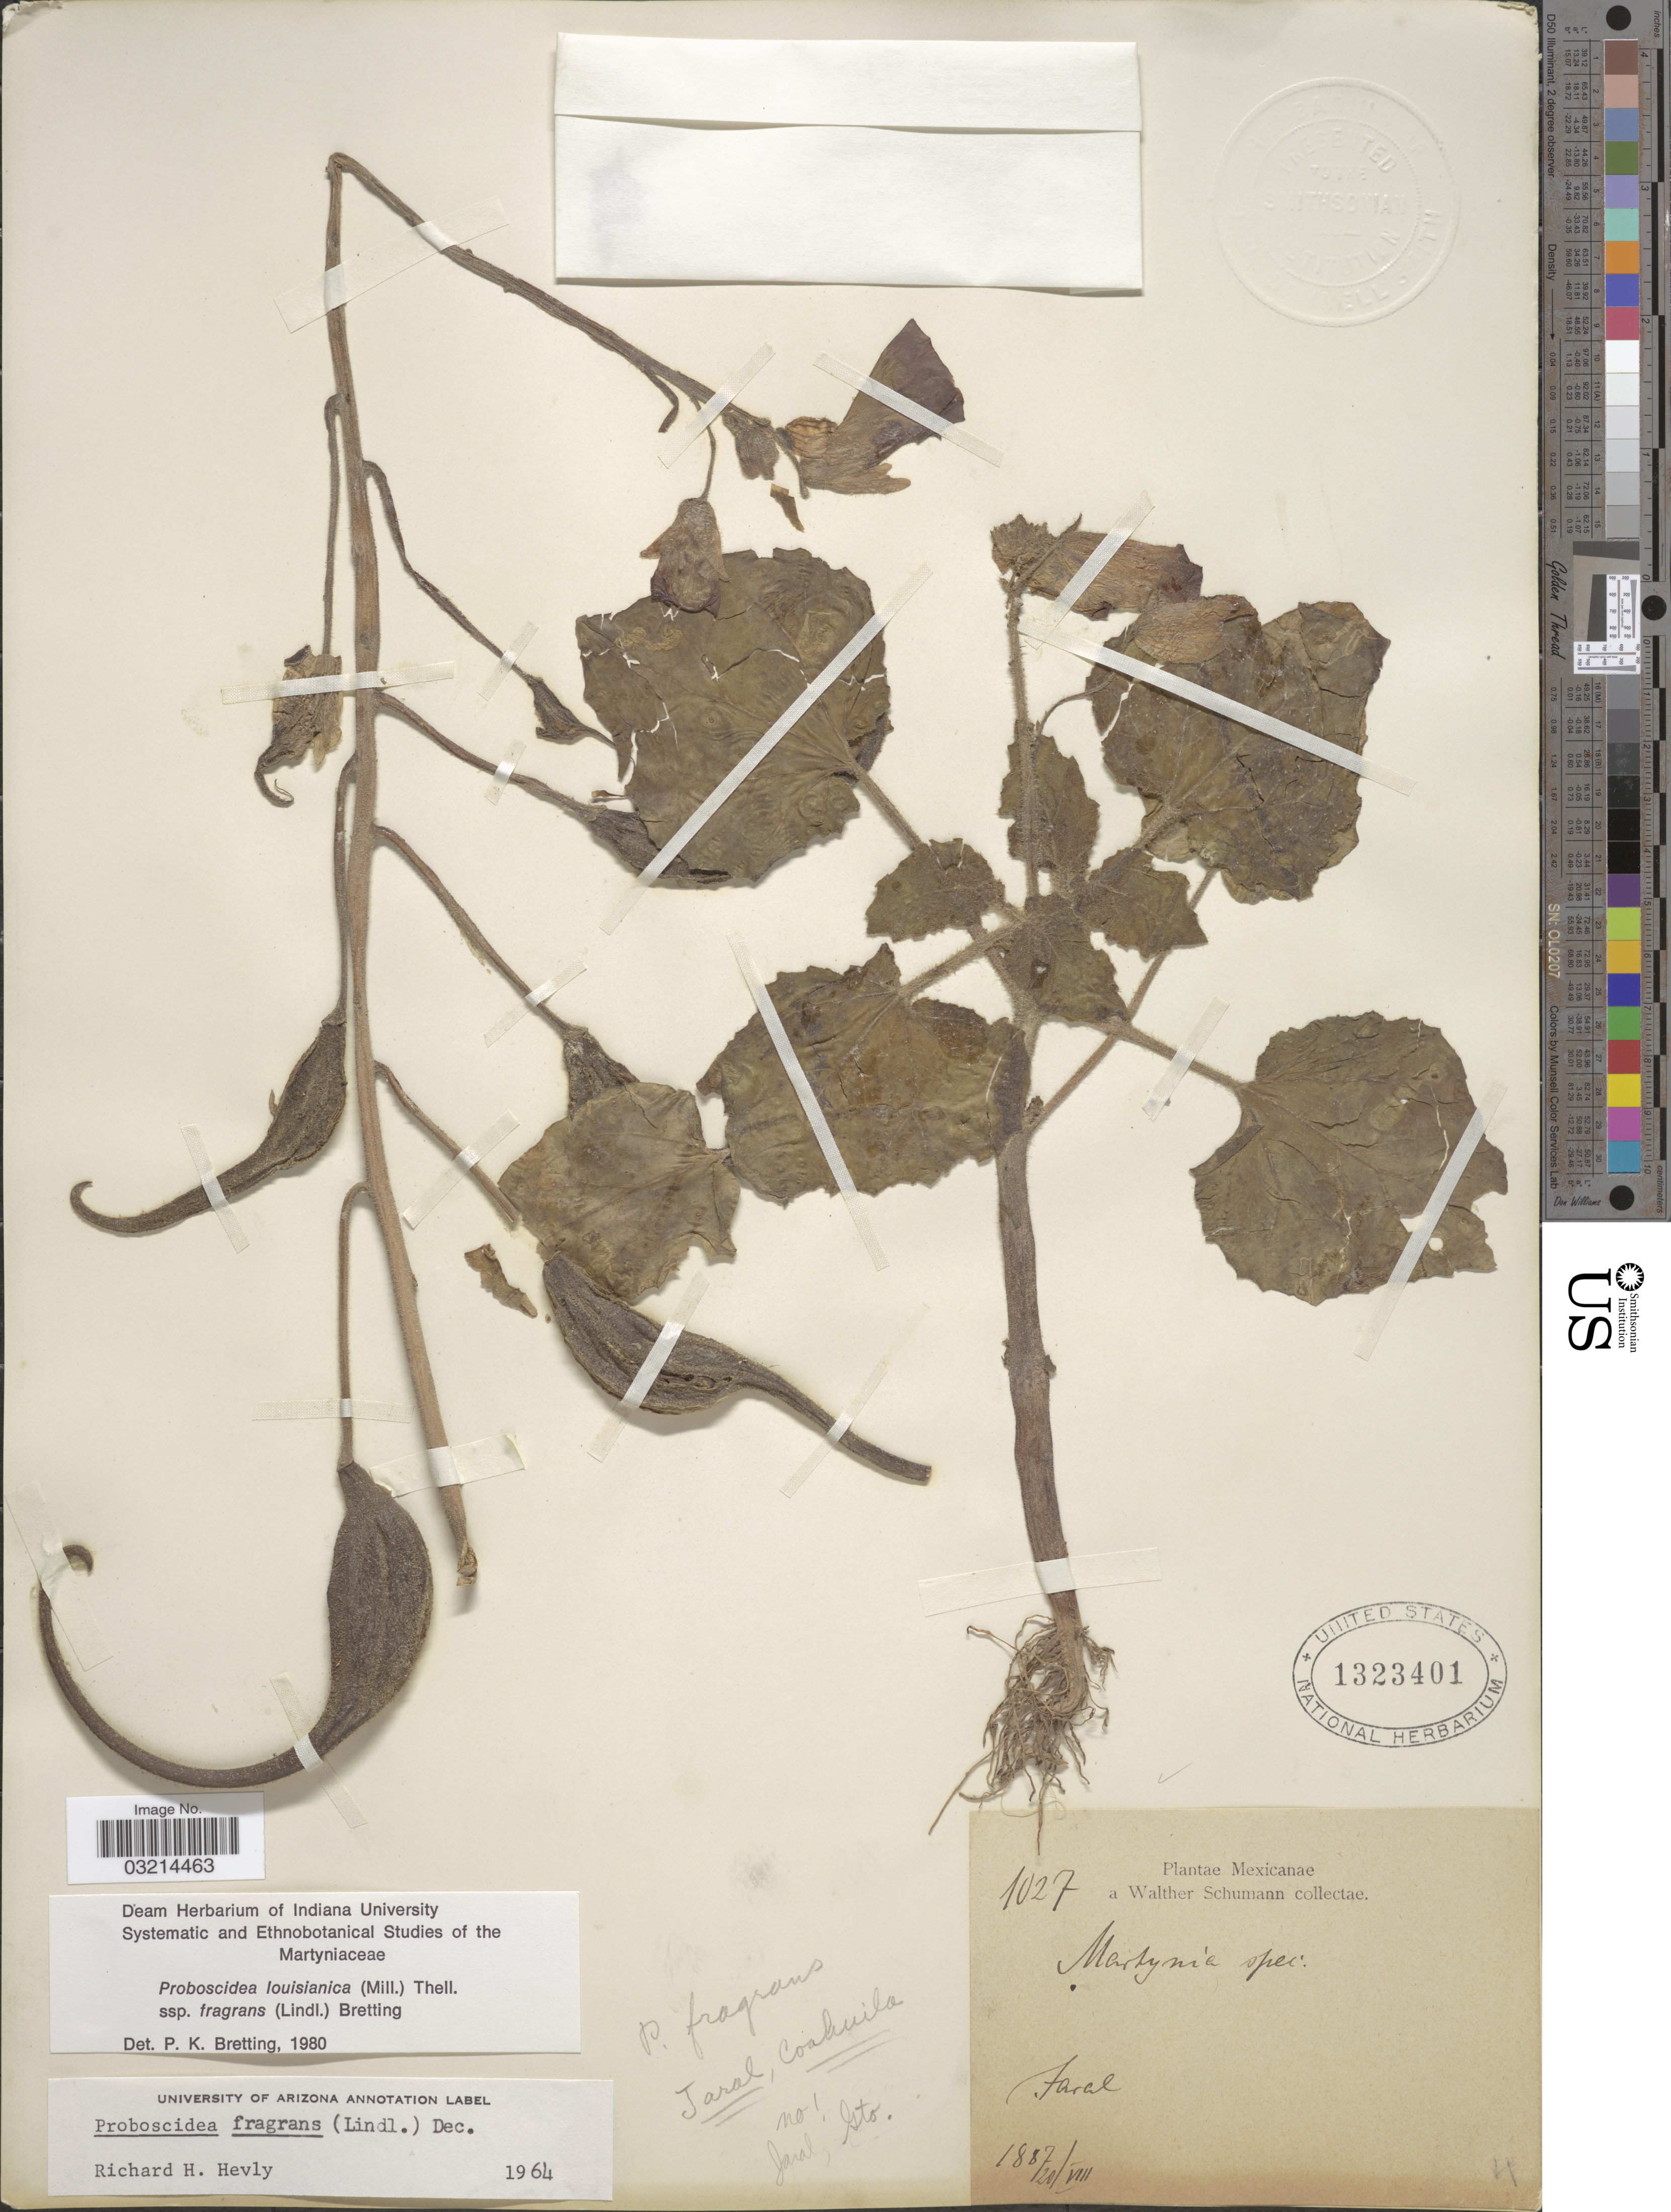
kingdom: Plantae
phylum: Tracheophyta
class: Magnoliopsida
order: Lamiales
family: Martyniaceae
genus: Proboscidea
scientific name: Proboscidea louisianica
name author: Thell.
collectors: W. Schumann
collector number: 1027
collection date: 1887-08-20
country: Mexico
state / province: Coahuila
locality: Jaral.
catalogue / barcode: US 1323401